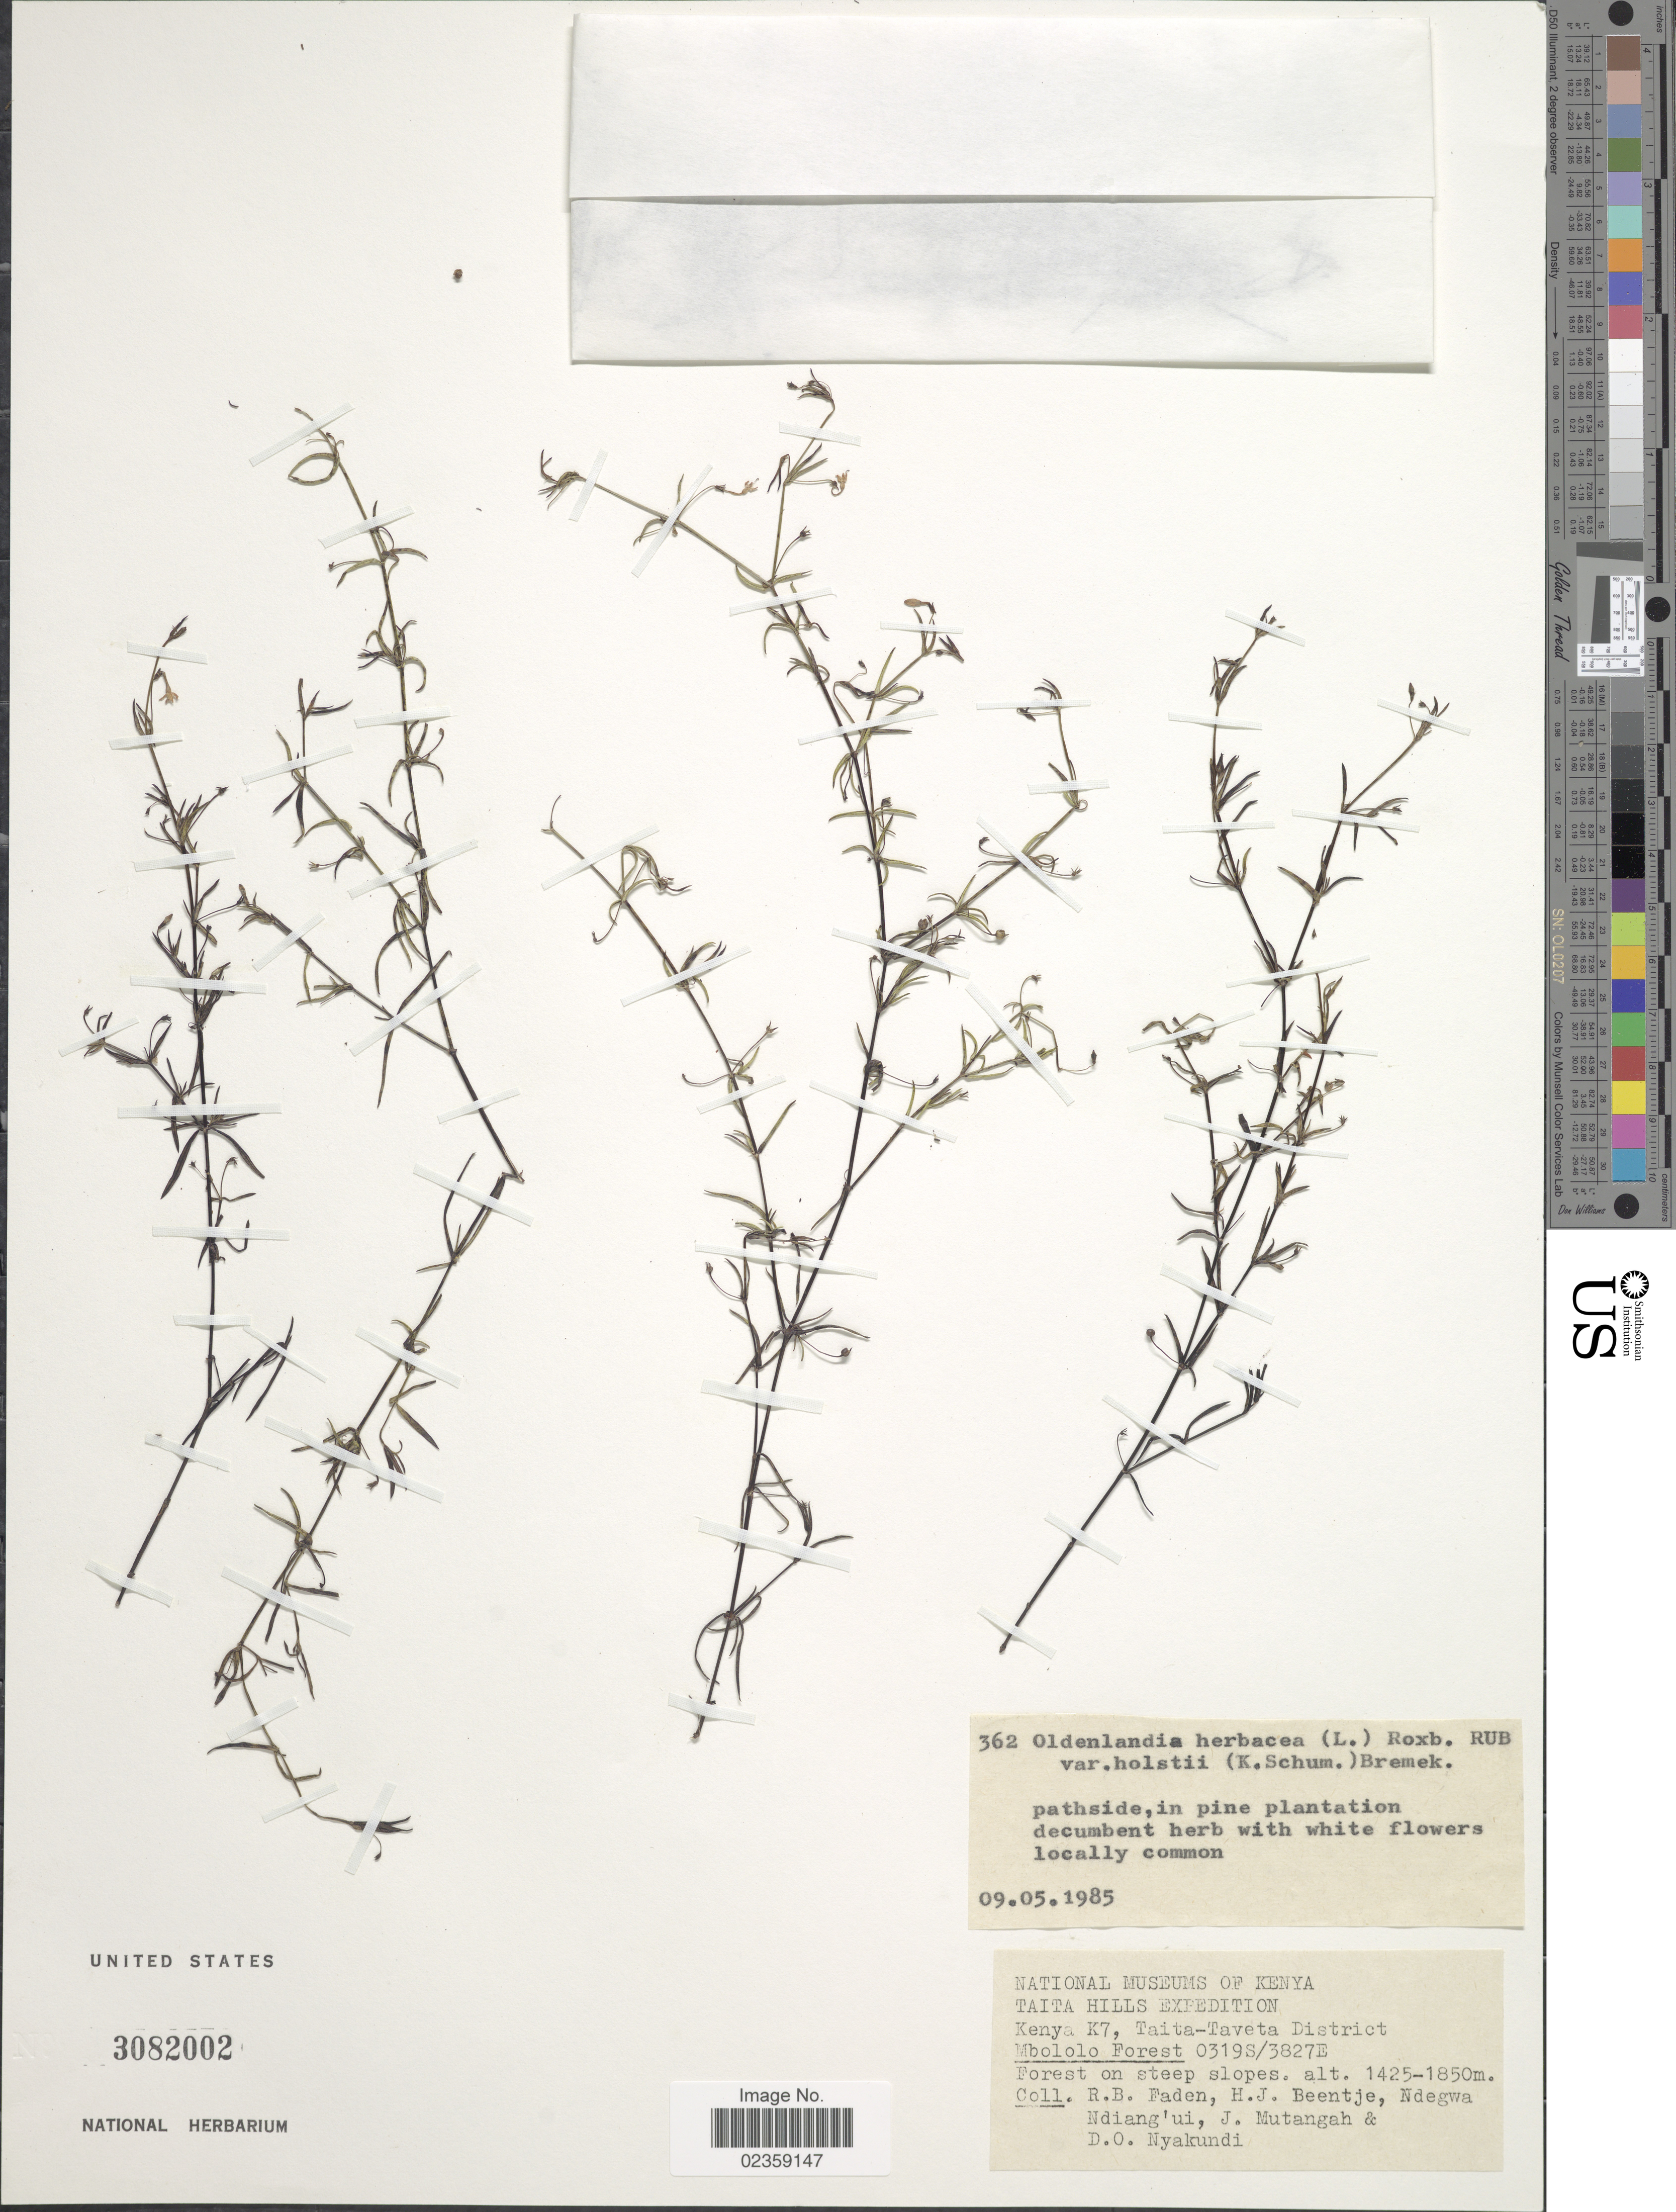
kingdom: Plantae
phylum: Tracheophyta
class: Magnoliopsida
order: Gentianales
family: Rubiaceae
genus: Oldenlandia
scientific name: Oldenlandia herbacea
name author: (L.) Roxb.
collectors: R. B. Faden, H. J. Beentje, Ndegwa Ndiang'ui, J. Mutangah & D. Nyakundi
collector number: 362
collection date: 1985-05-09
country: Kenya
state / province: Taita Taveta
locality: Taita Hills. Kenya K7, Taita-Taveta District. Mbolo Forest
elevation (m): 1425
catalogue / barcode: US 3082002